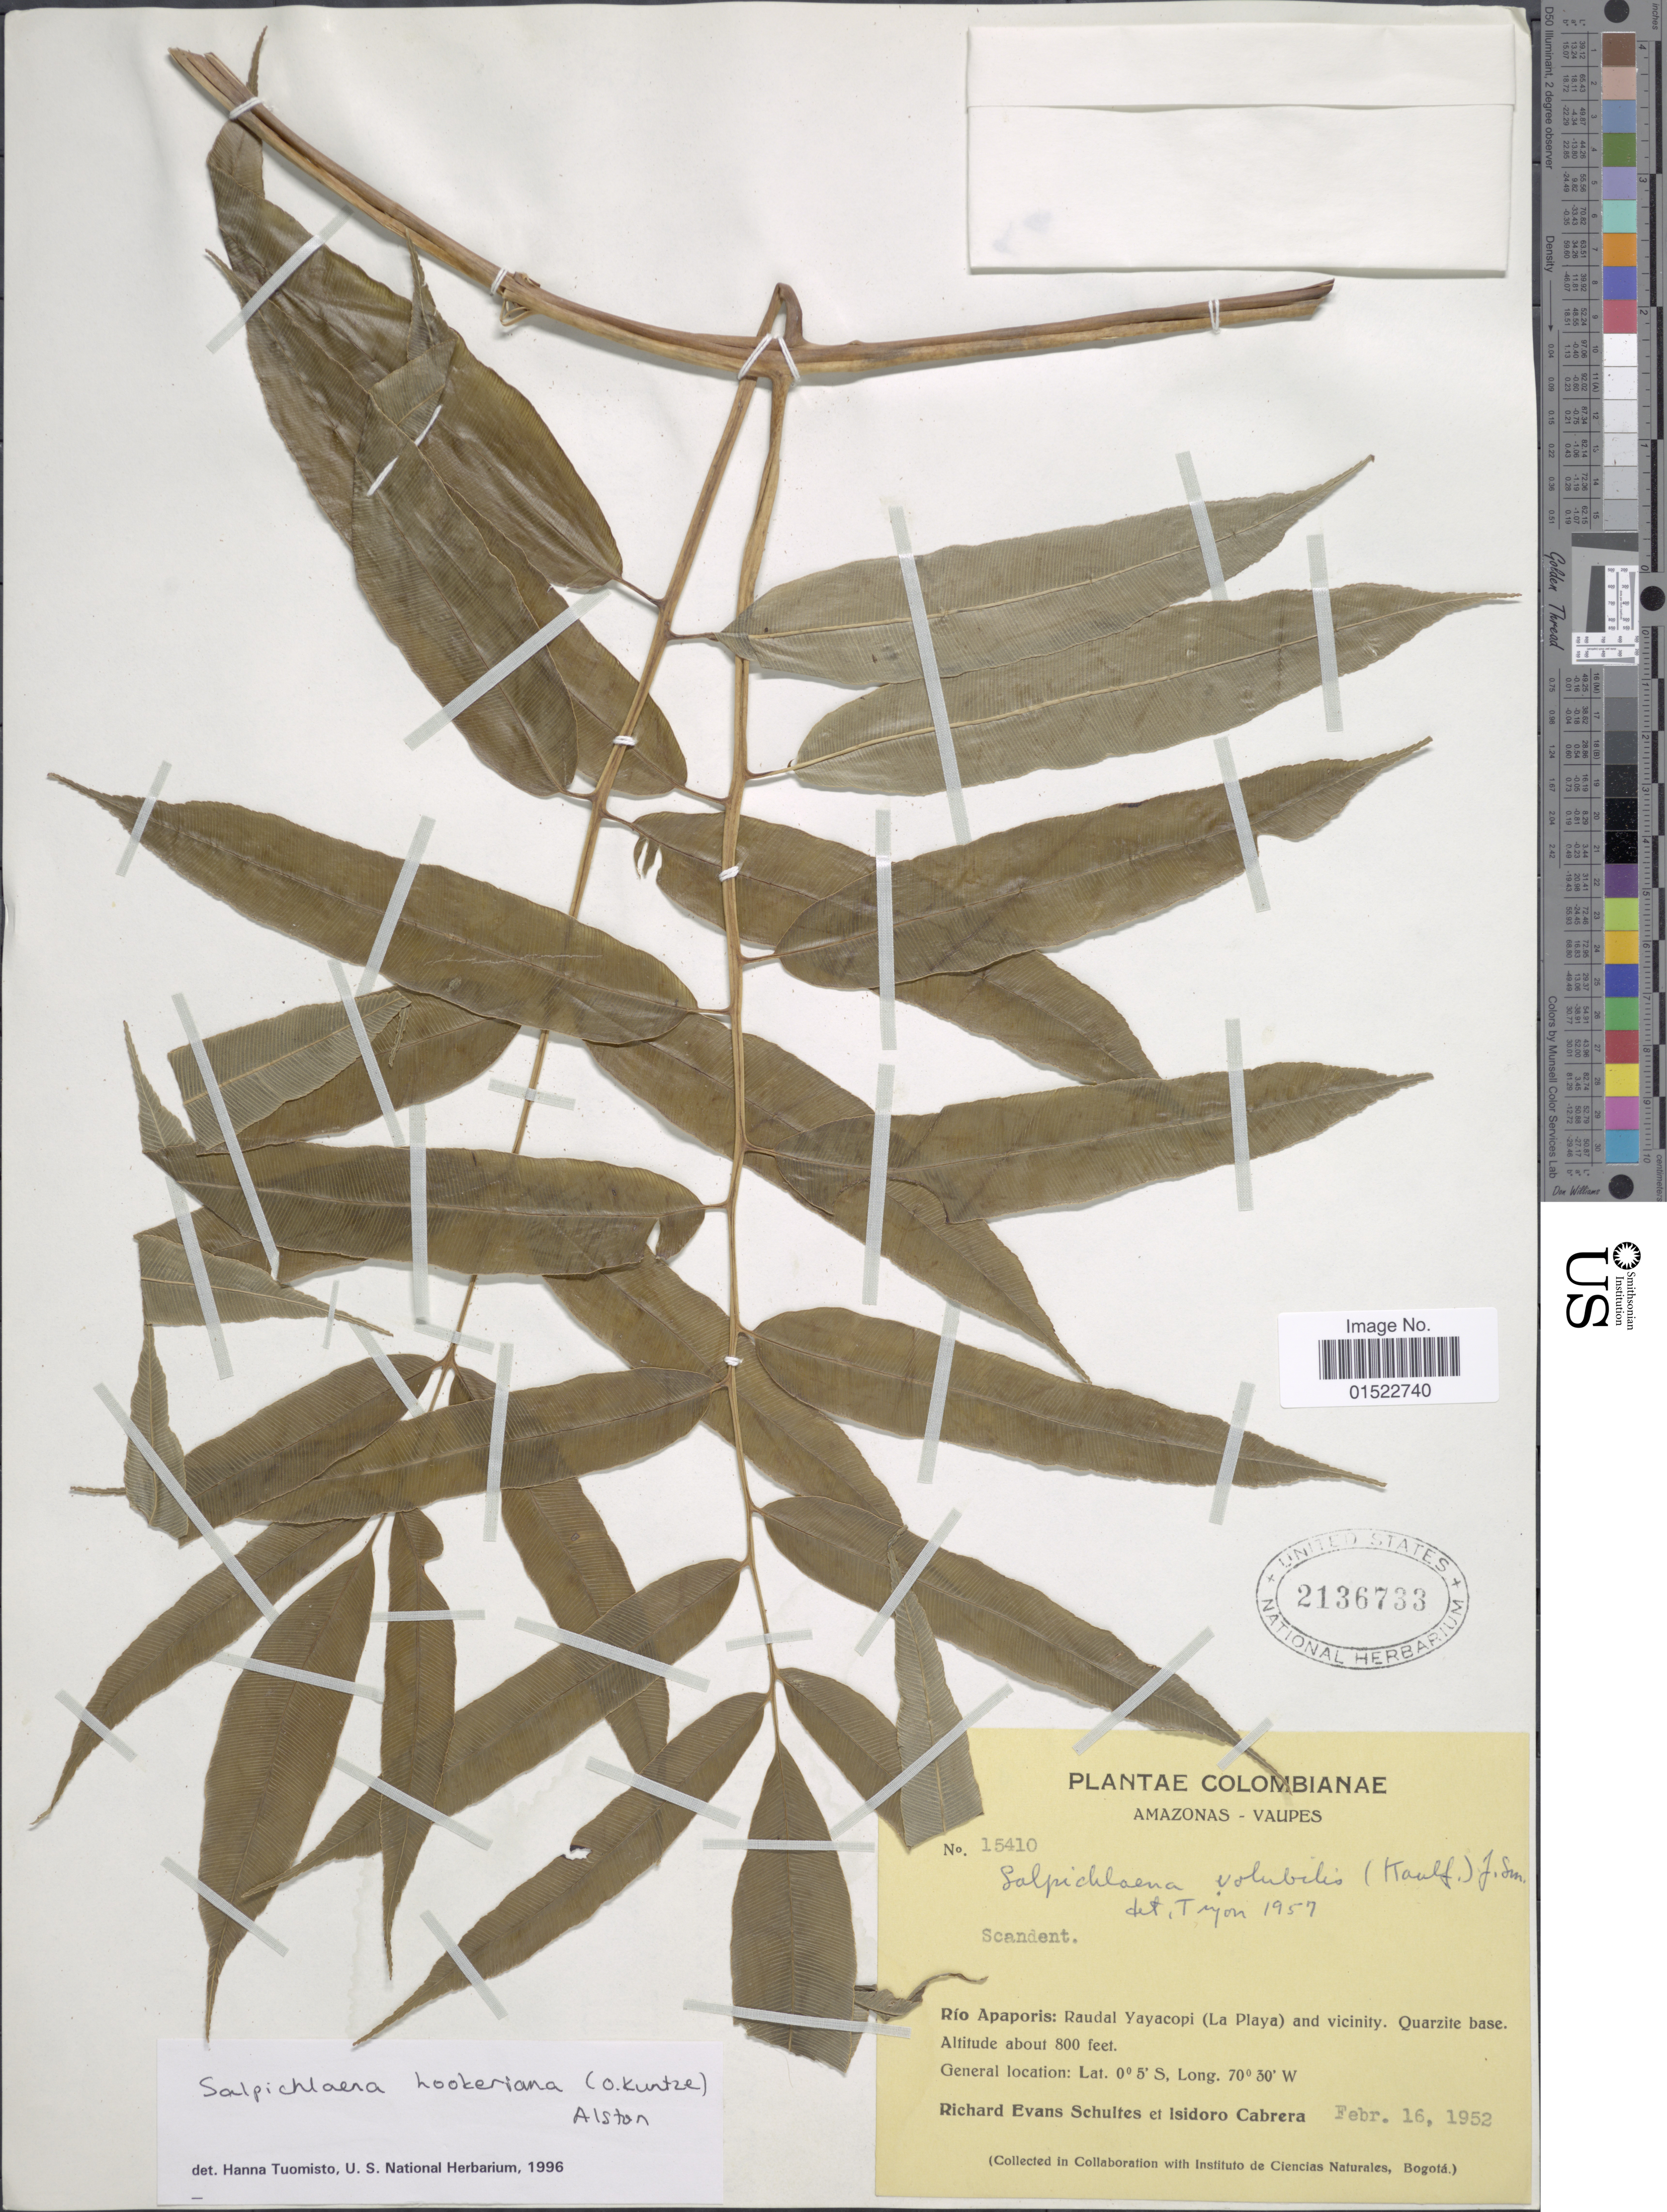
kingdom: Plantae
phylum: Tracheophyta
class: Polypodiopsida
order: Polypodiales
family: Blechnaceae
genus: Salpichlaena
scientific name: Salpichlaena hookeriana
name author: (Kuntze) Alston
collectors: R. E. Schultes & I. Cabrera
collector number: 15410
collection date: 1952-02-16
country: Colombia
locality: Amazonas-Vaupes, Rio Apaporis: Raudal Yayacopi (La Playa) and vicinity, Quarzite base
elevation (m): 244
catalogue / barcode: US 2136733